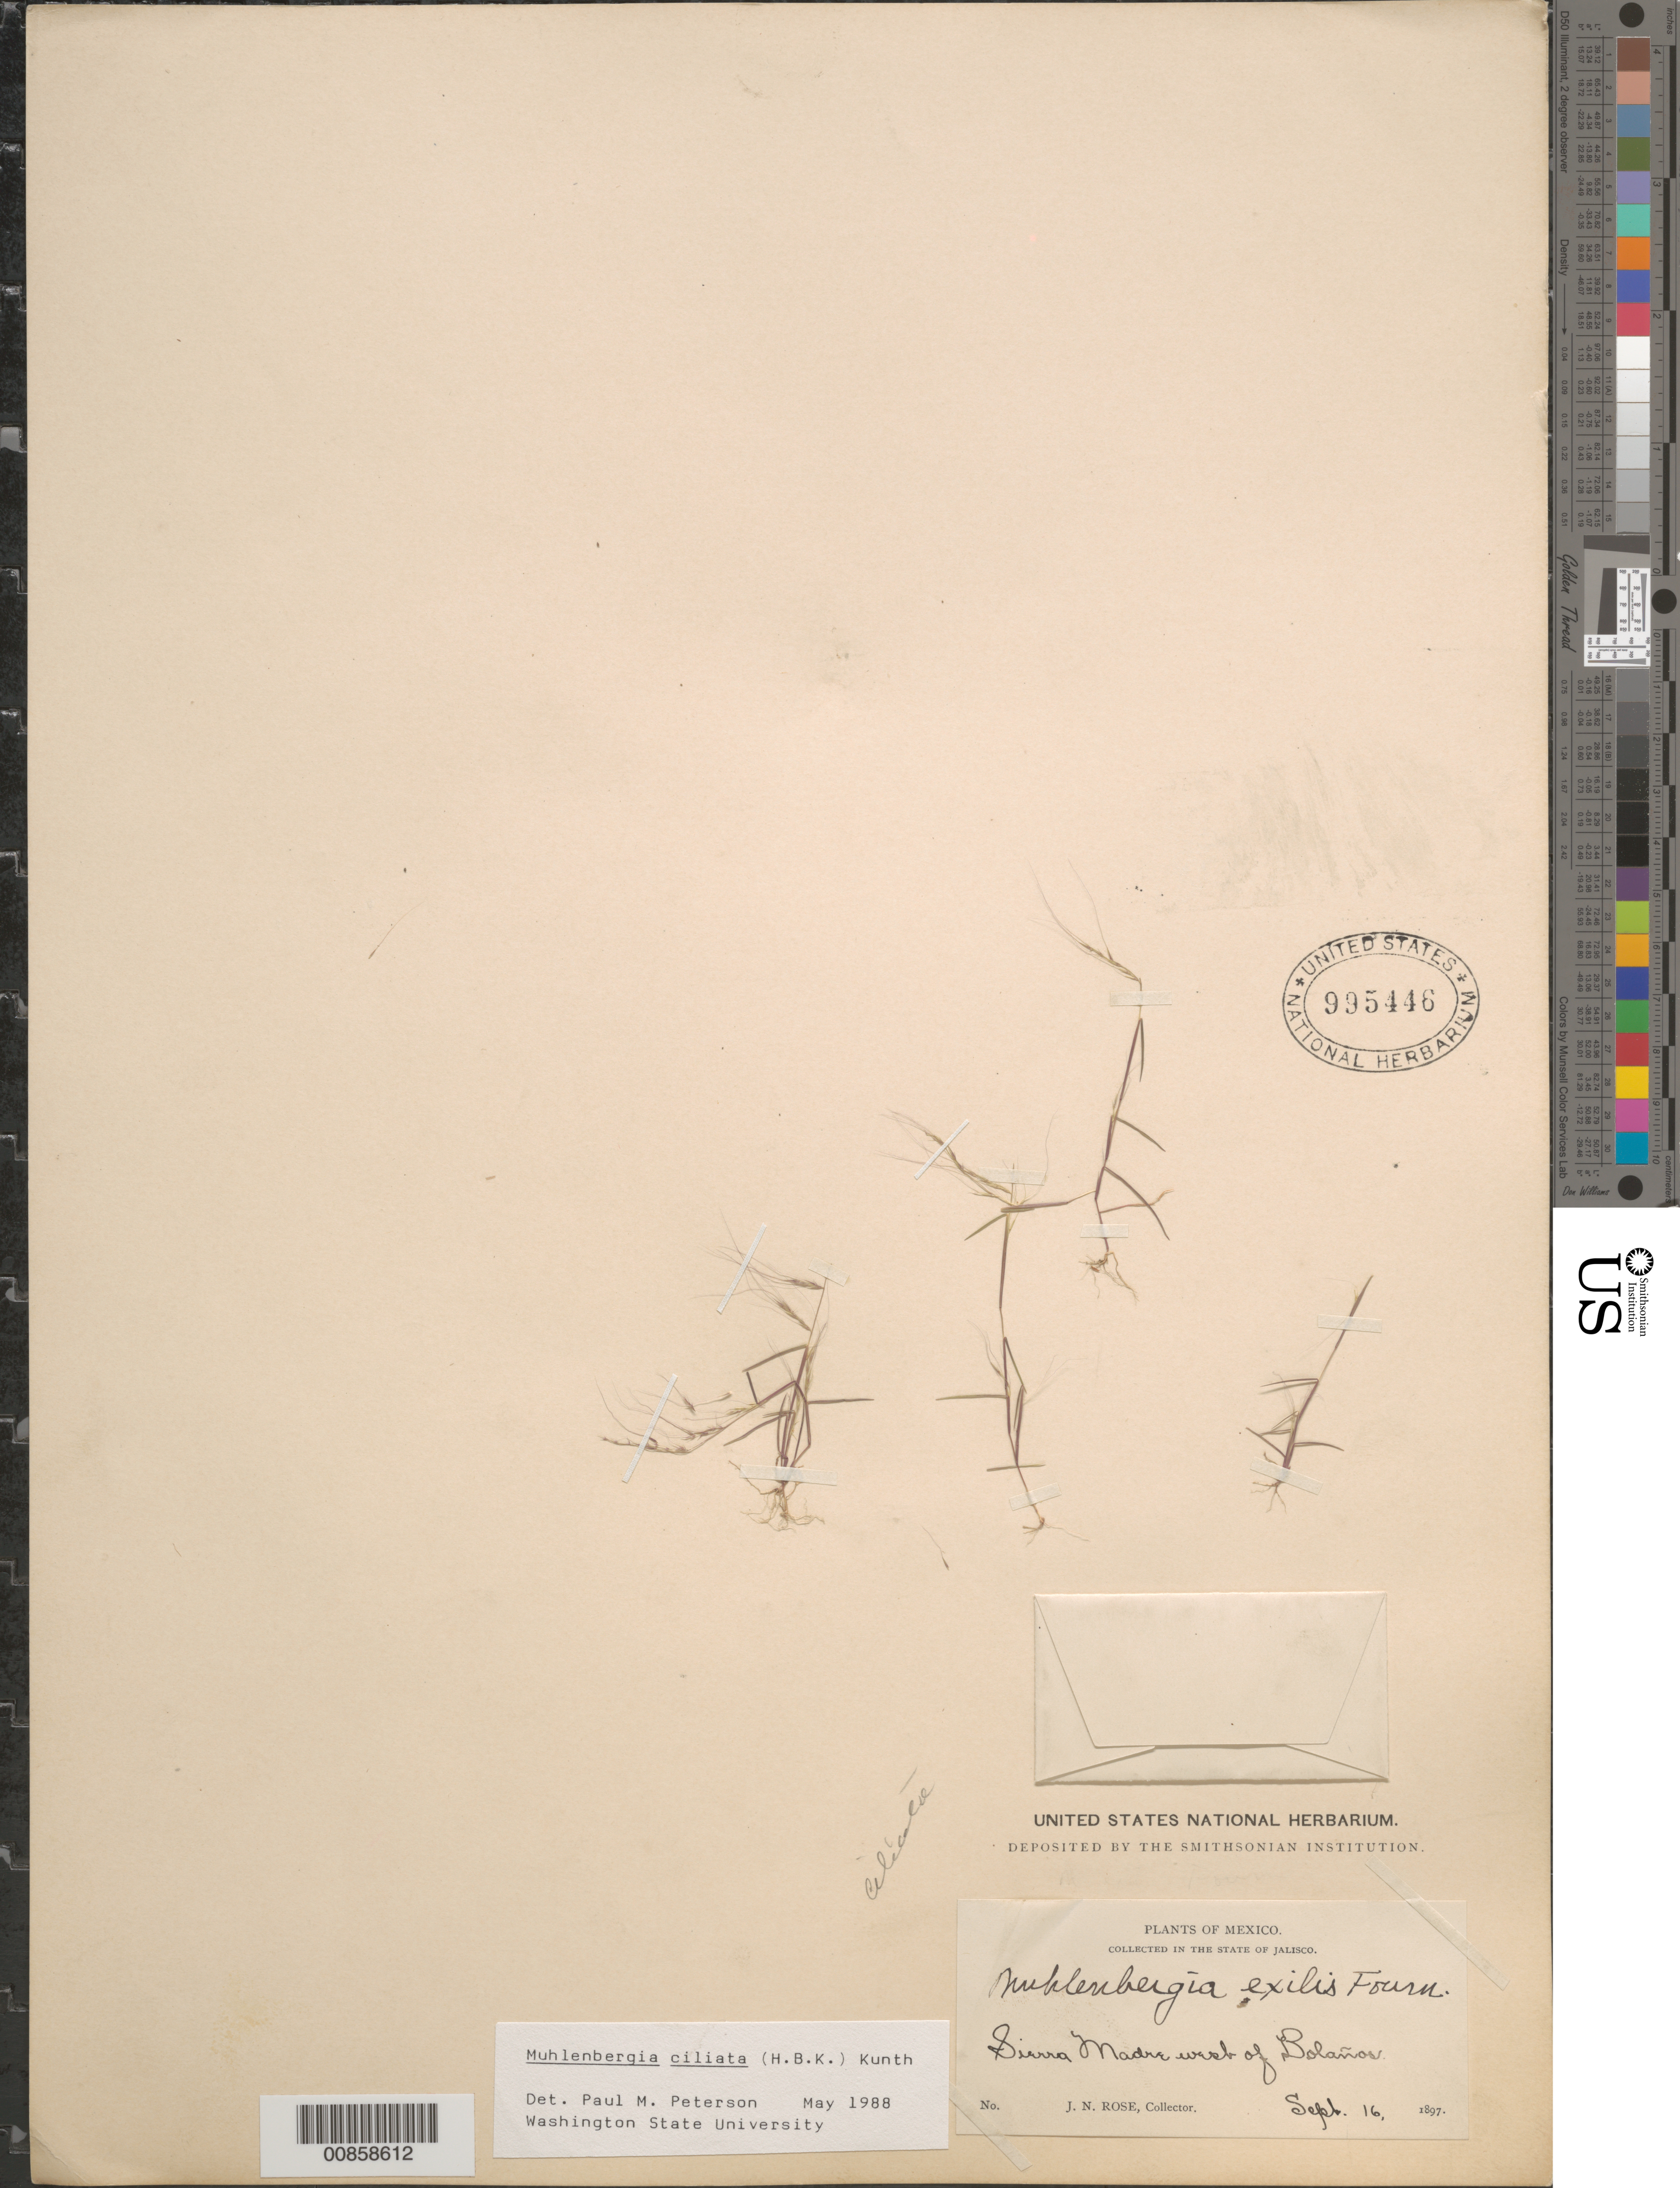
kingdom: Plantae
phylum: Tracheophyta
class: Liliopsida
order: Poales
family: Poaceae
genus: Muhlenbergia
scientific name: Muhlenbergia ciliata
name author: (Kunth) Trin.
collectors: J. N. Rose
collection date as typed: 16 Sep 1897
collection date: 1897-09-16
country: Mexico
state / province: Jalisco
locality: Above Bolanios, Sierra Madre, Jal.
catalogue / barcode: US 995446